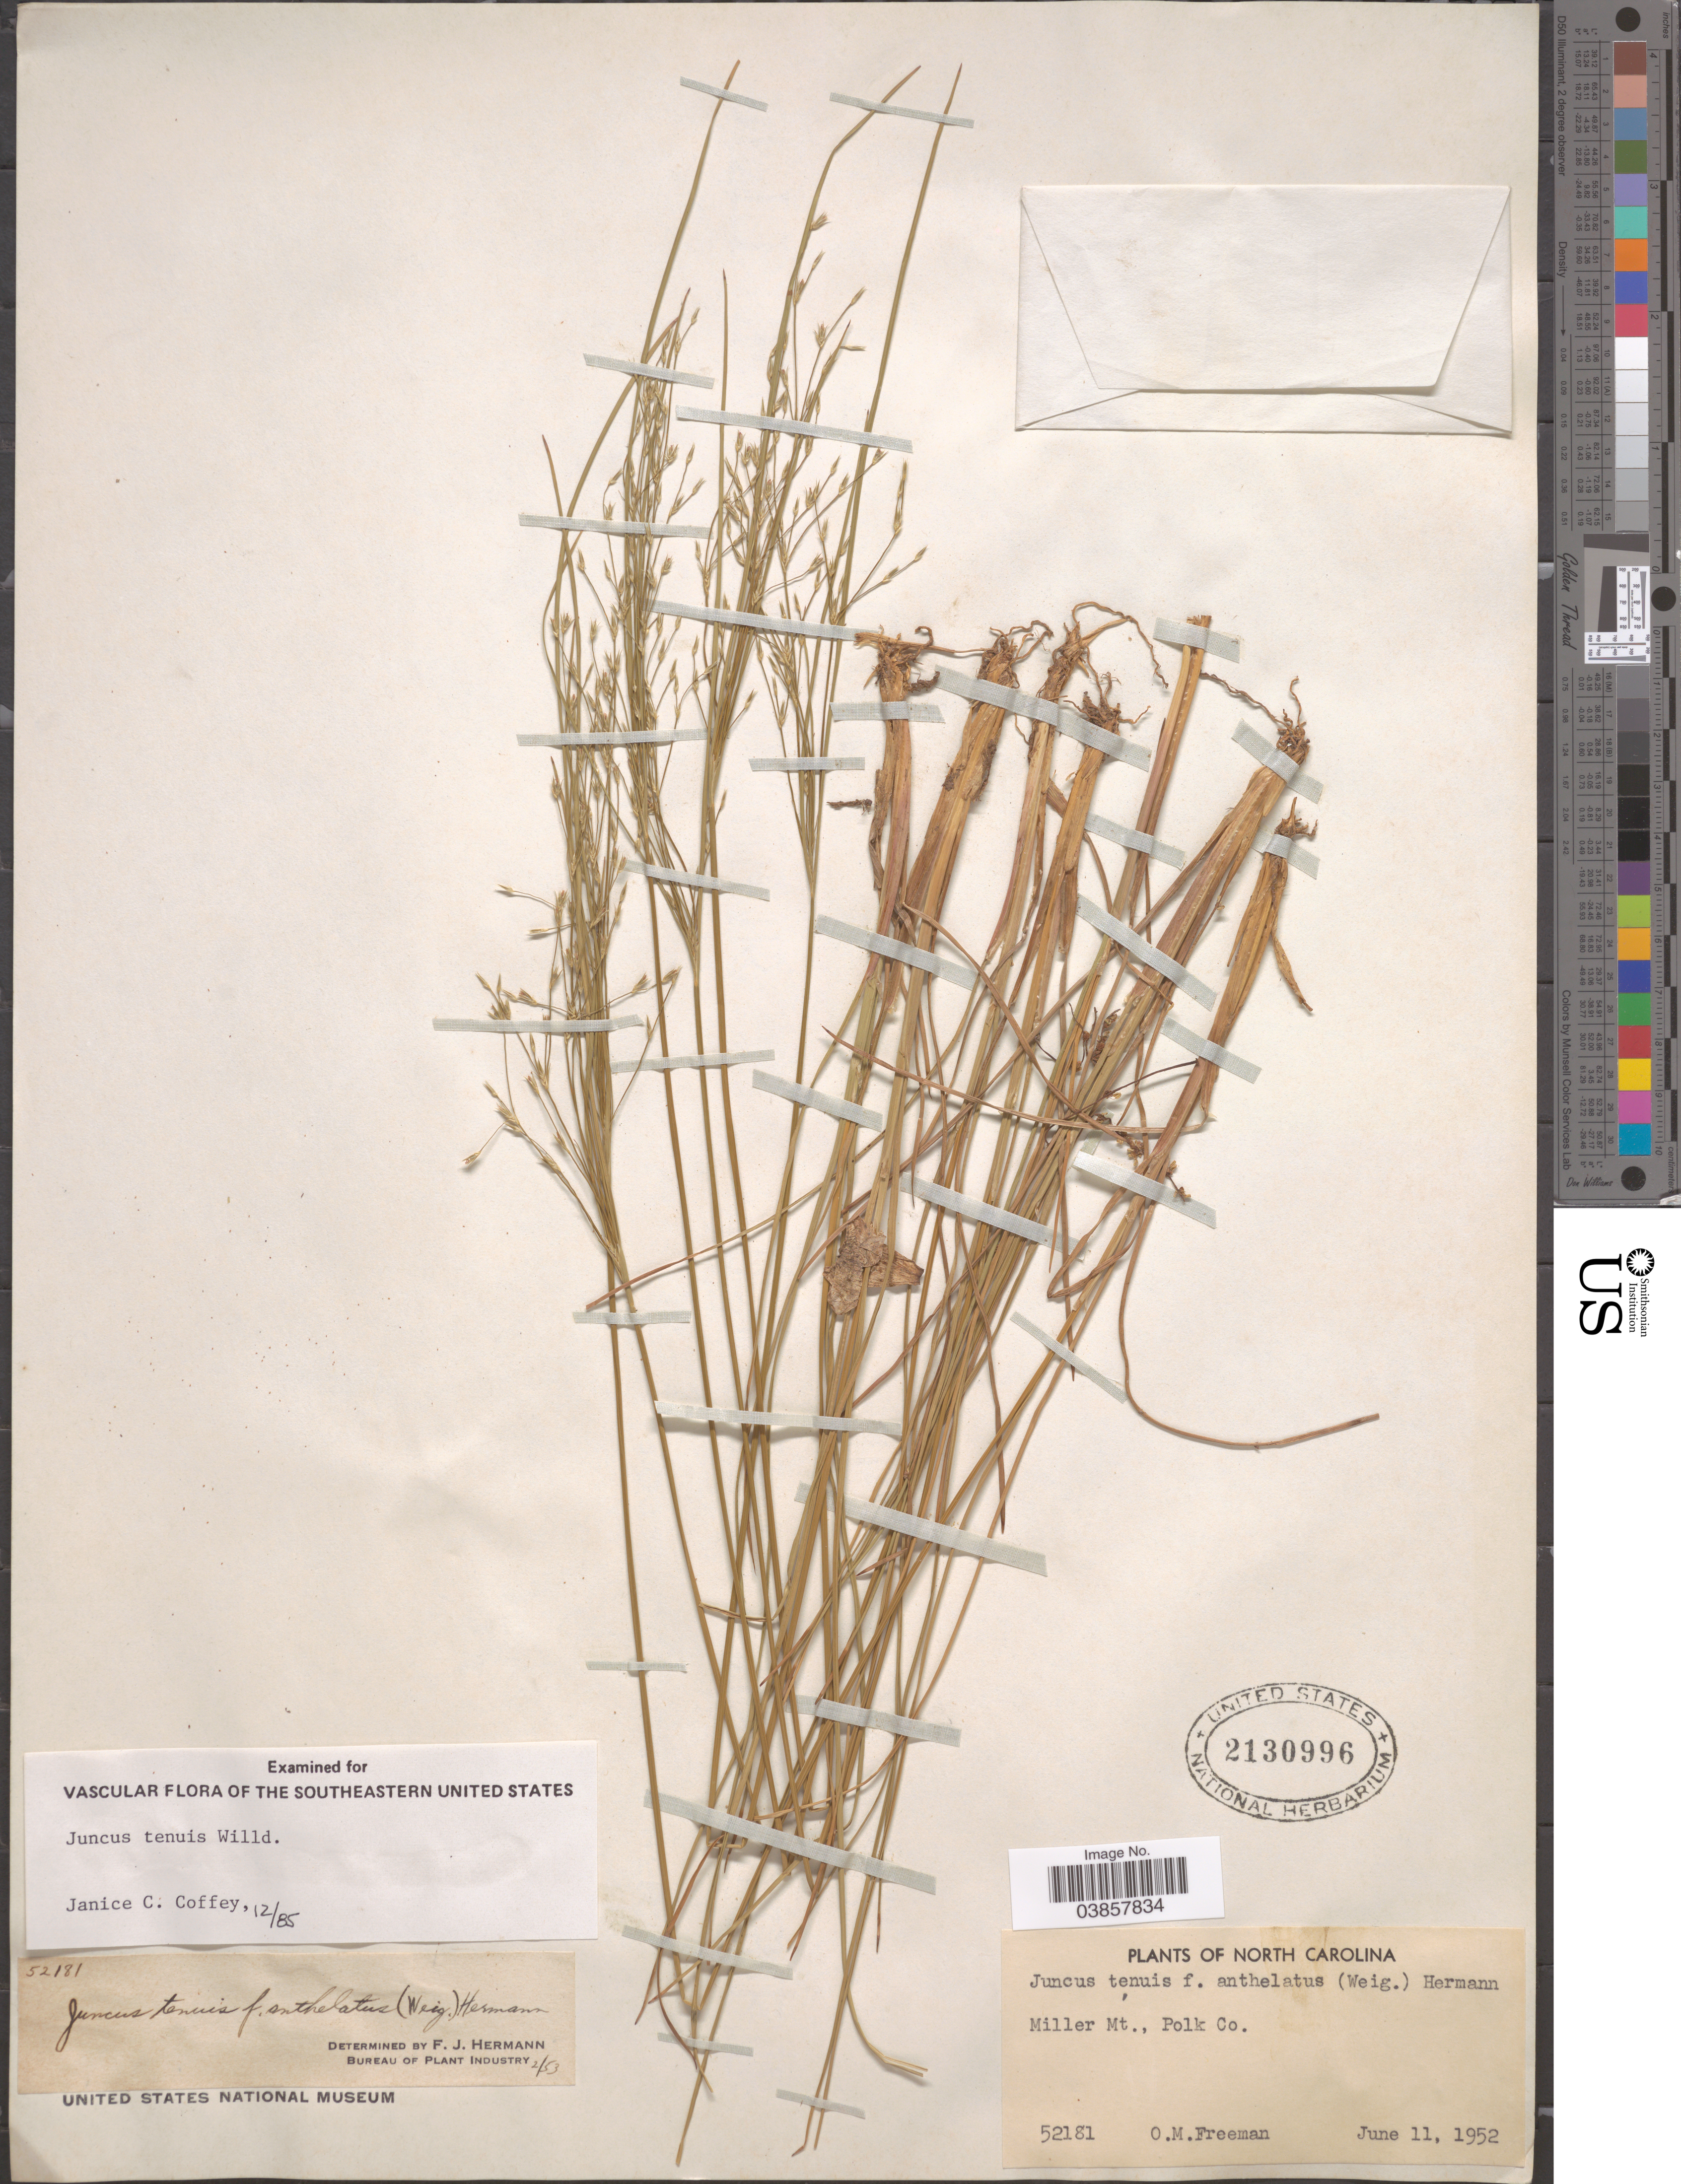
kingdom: Plantae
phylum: Tracheophyta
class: Liliopsida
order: Poales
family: Juncaceae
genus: Juncus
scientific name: Juncus tenuis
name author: Willd.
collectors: O. Freeman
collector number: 52181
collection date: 1952-06-11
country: United States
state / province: North Carolina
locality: Miller Mt., Polk Co.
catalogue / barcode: US 2130996